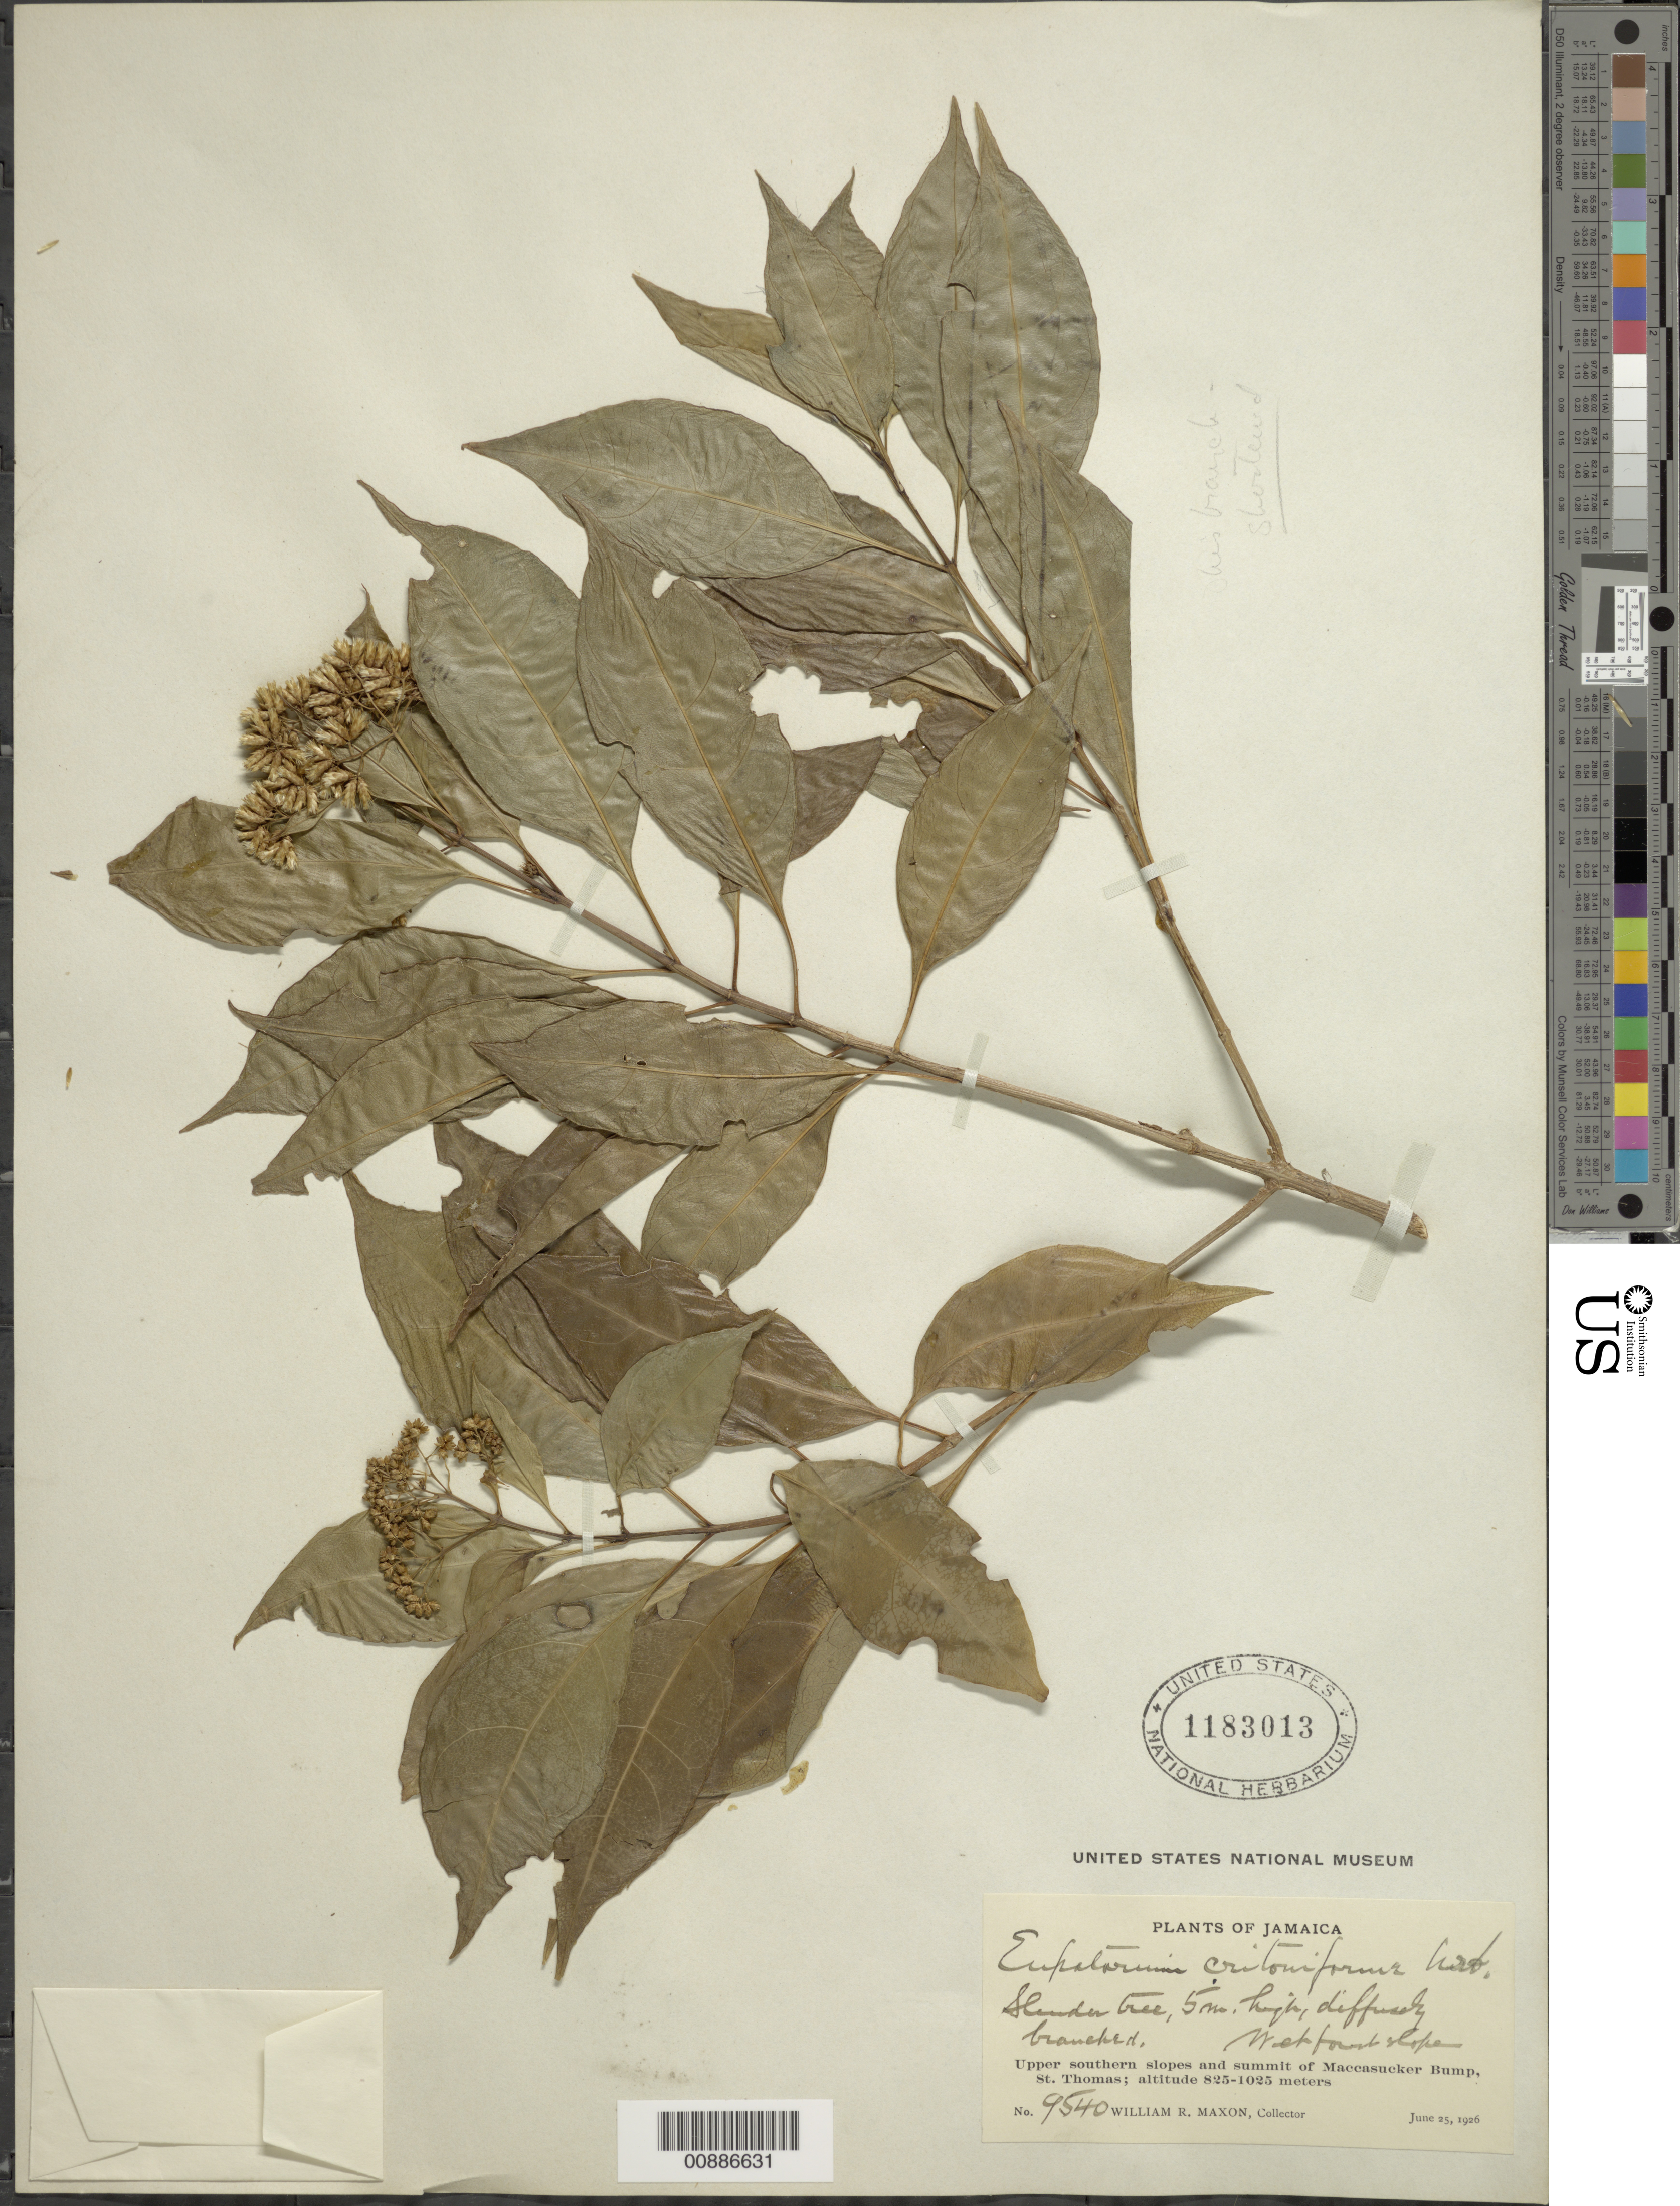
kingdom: Plantae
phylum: Tracheophyta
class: Magnoliopsida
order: Asterales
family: Asteraceae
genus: Urbananthus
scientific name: Urbananthus critoniforme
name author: (Urb.) R.M. King & H. Rob.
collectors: W. R. Maxon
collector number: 9540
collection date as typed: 25 Jun 1926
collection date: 1926-06-25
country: Jamaica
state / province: Saint Thomas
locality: Upper southern slopes and summit of Maccasucker Bump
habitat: Wet forest on slope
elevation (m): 825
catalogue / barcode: US 1183013